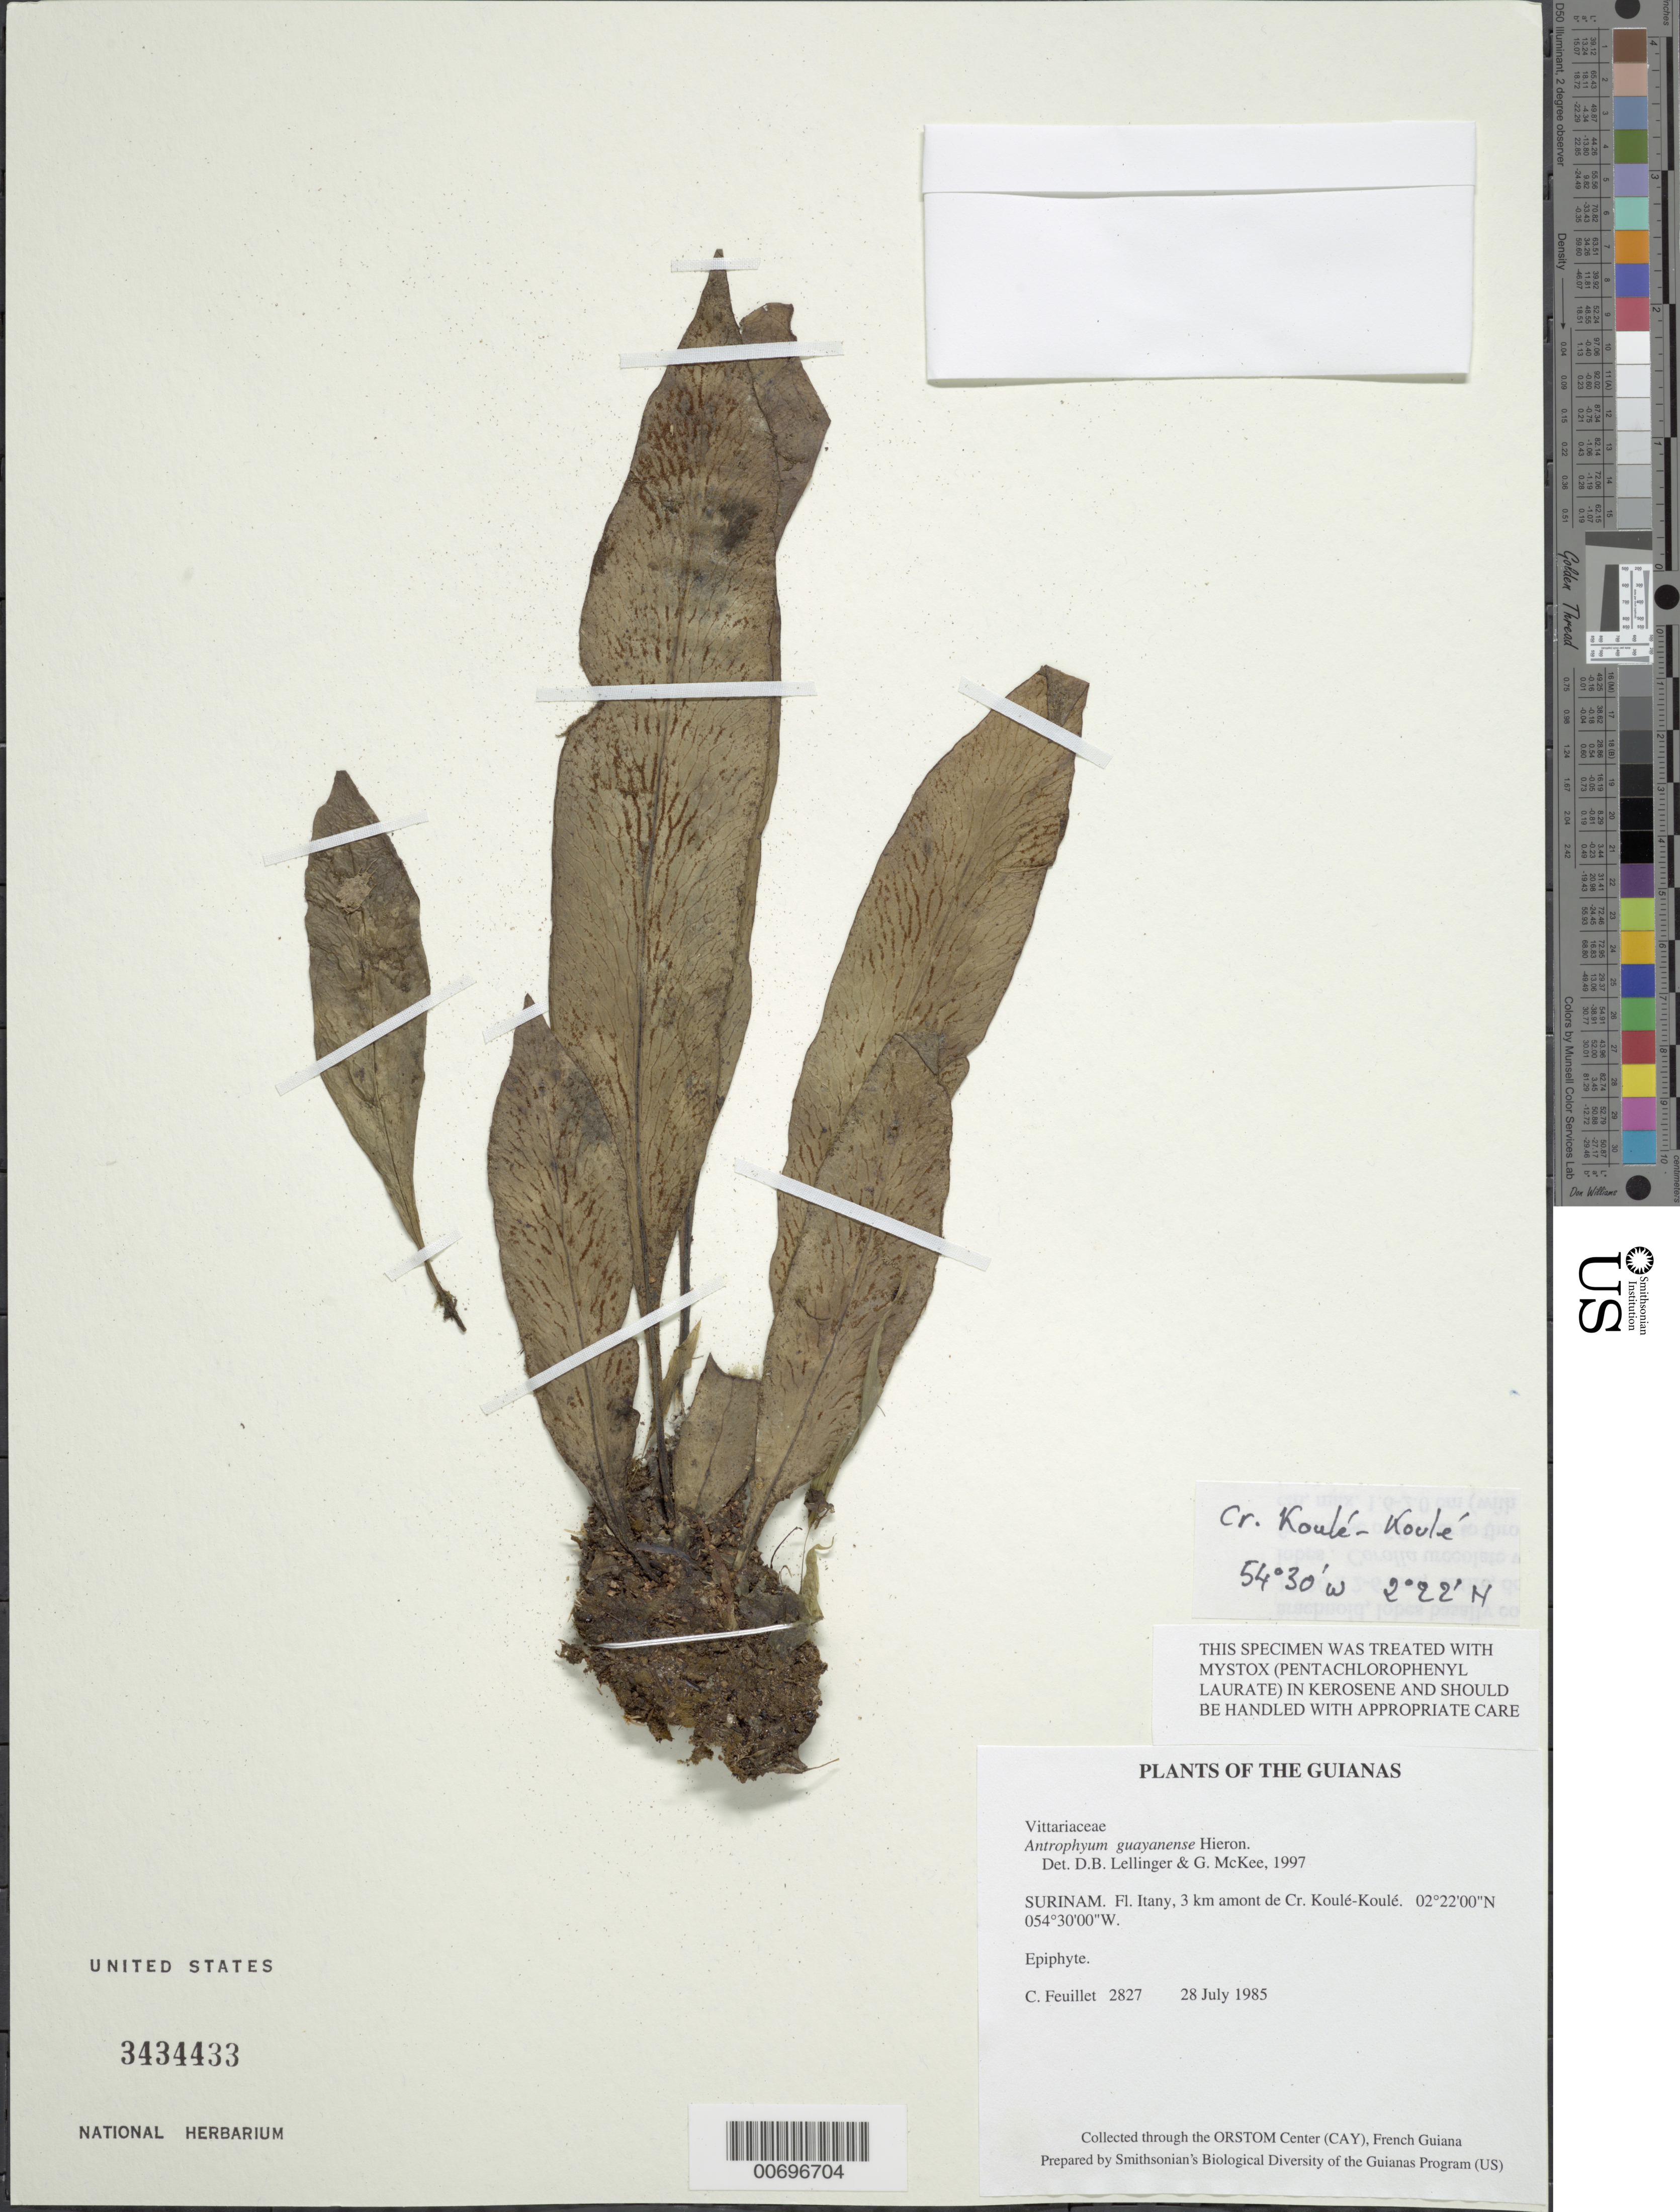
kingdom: Plantae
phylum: Tracheophyta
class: Polypodiopsida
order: Polypodiales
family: Pteridaceae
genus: Polytaenium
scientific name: Polytaenium guayanense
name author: (Hieron.) Alston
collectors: C. Feuillet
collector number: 2827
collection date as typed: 28-Jul-85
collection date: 1985-07-28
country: Suriname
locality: Litani R., 3 km amont de Cr. Koulé-Koulé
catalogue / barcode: US 3434433